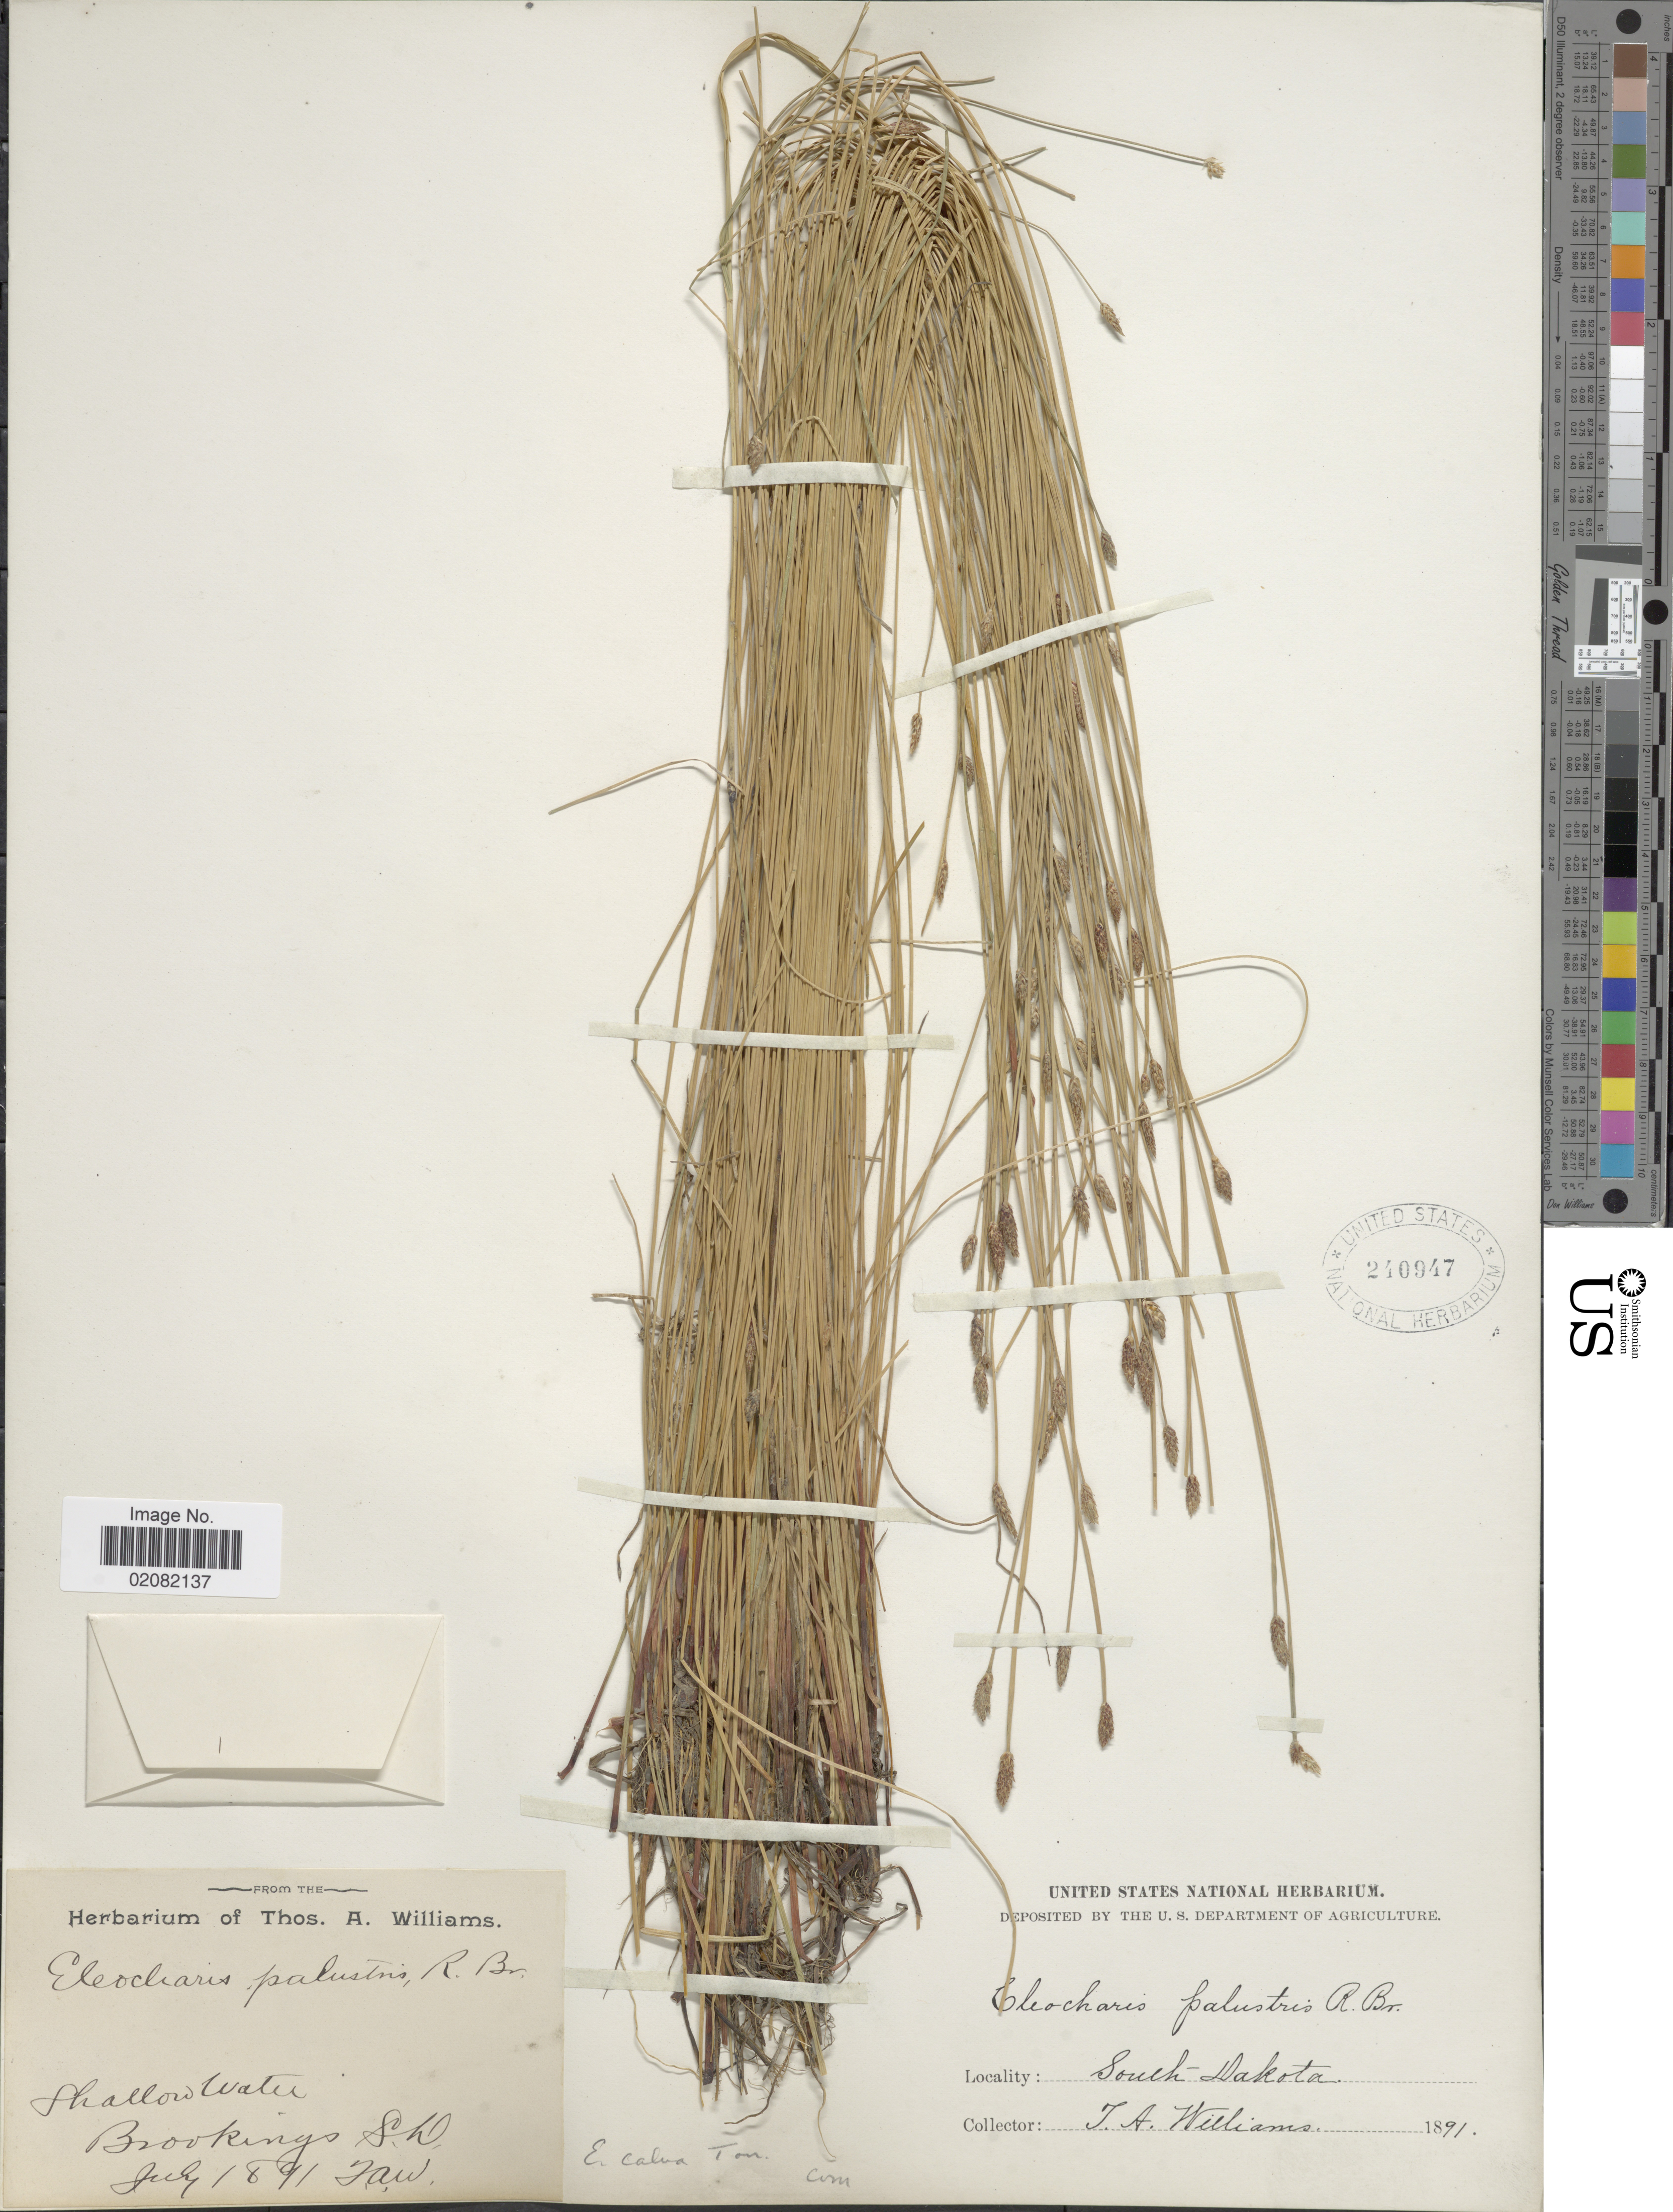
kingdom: Plantae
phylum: Tracheophyta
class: Liliopsida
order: Poales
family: Cyperaceae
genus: Eleocharis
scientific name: Eleocharis erythropoda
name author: Steud.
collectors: T. A. Williams (herbarium)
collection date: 1891-07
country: United States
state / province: South Dakota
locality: Shallow Water, Brookings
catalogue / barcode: US 240947